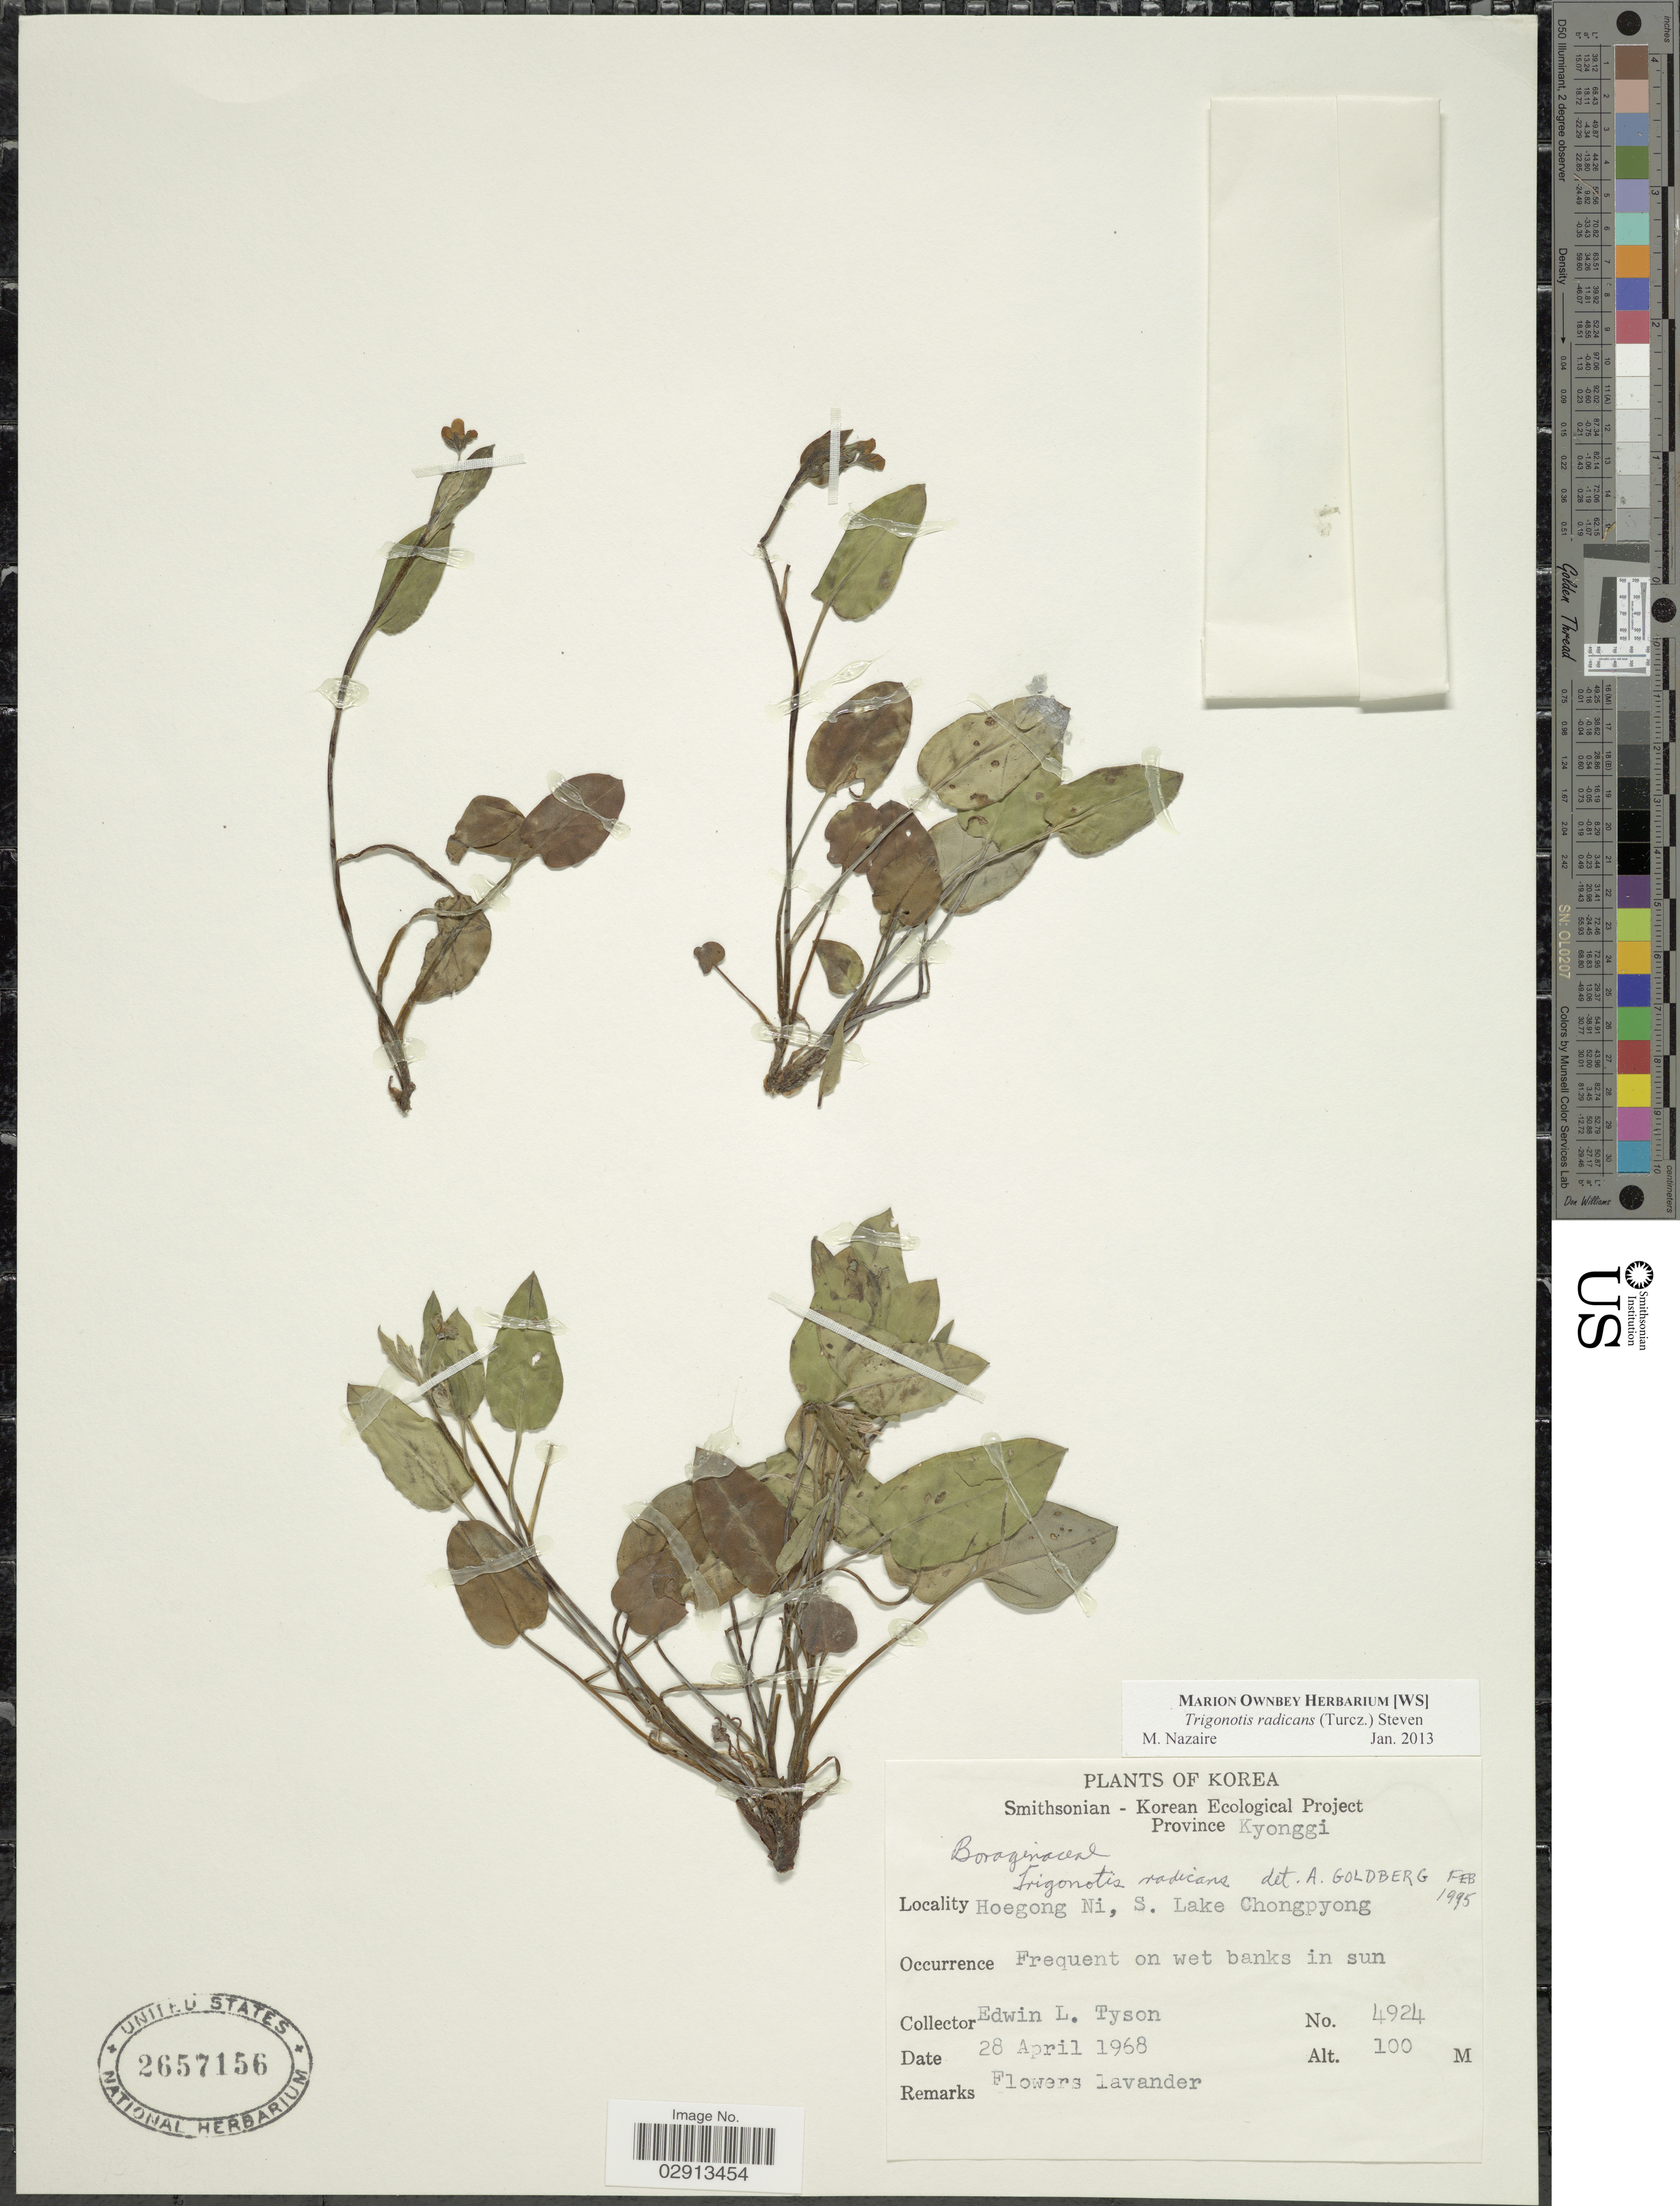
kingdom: Plantae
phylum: Tracheophyta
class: Magnoliopsida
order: Boraginales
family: Boraginaceae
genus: Trigonotis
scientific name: Trigonotis radicans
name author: Steven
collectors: E. L. Tyson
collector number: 4924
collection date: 1968-04-28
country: South Korea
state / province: Gyeonggi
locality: Korea. Province Kyonggi. Hoegong Ni, S. Lake Chongpyong.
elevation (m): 100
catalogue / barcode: US 2657156